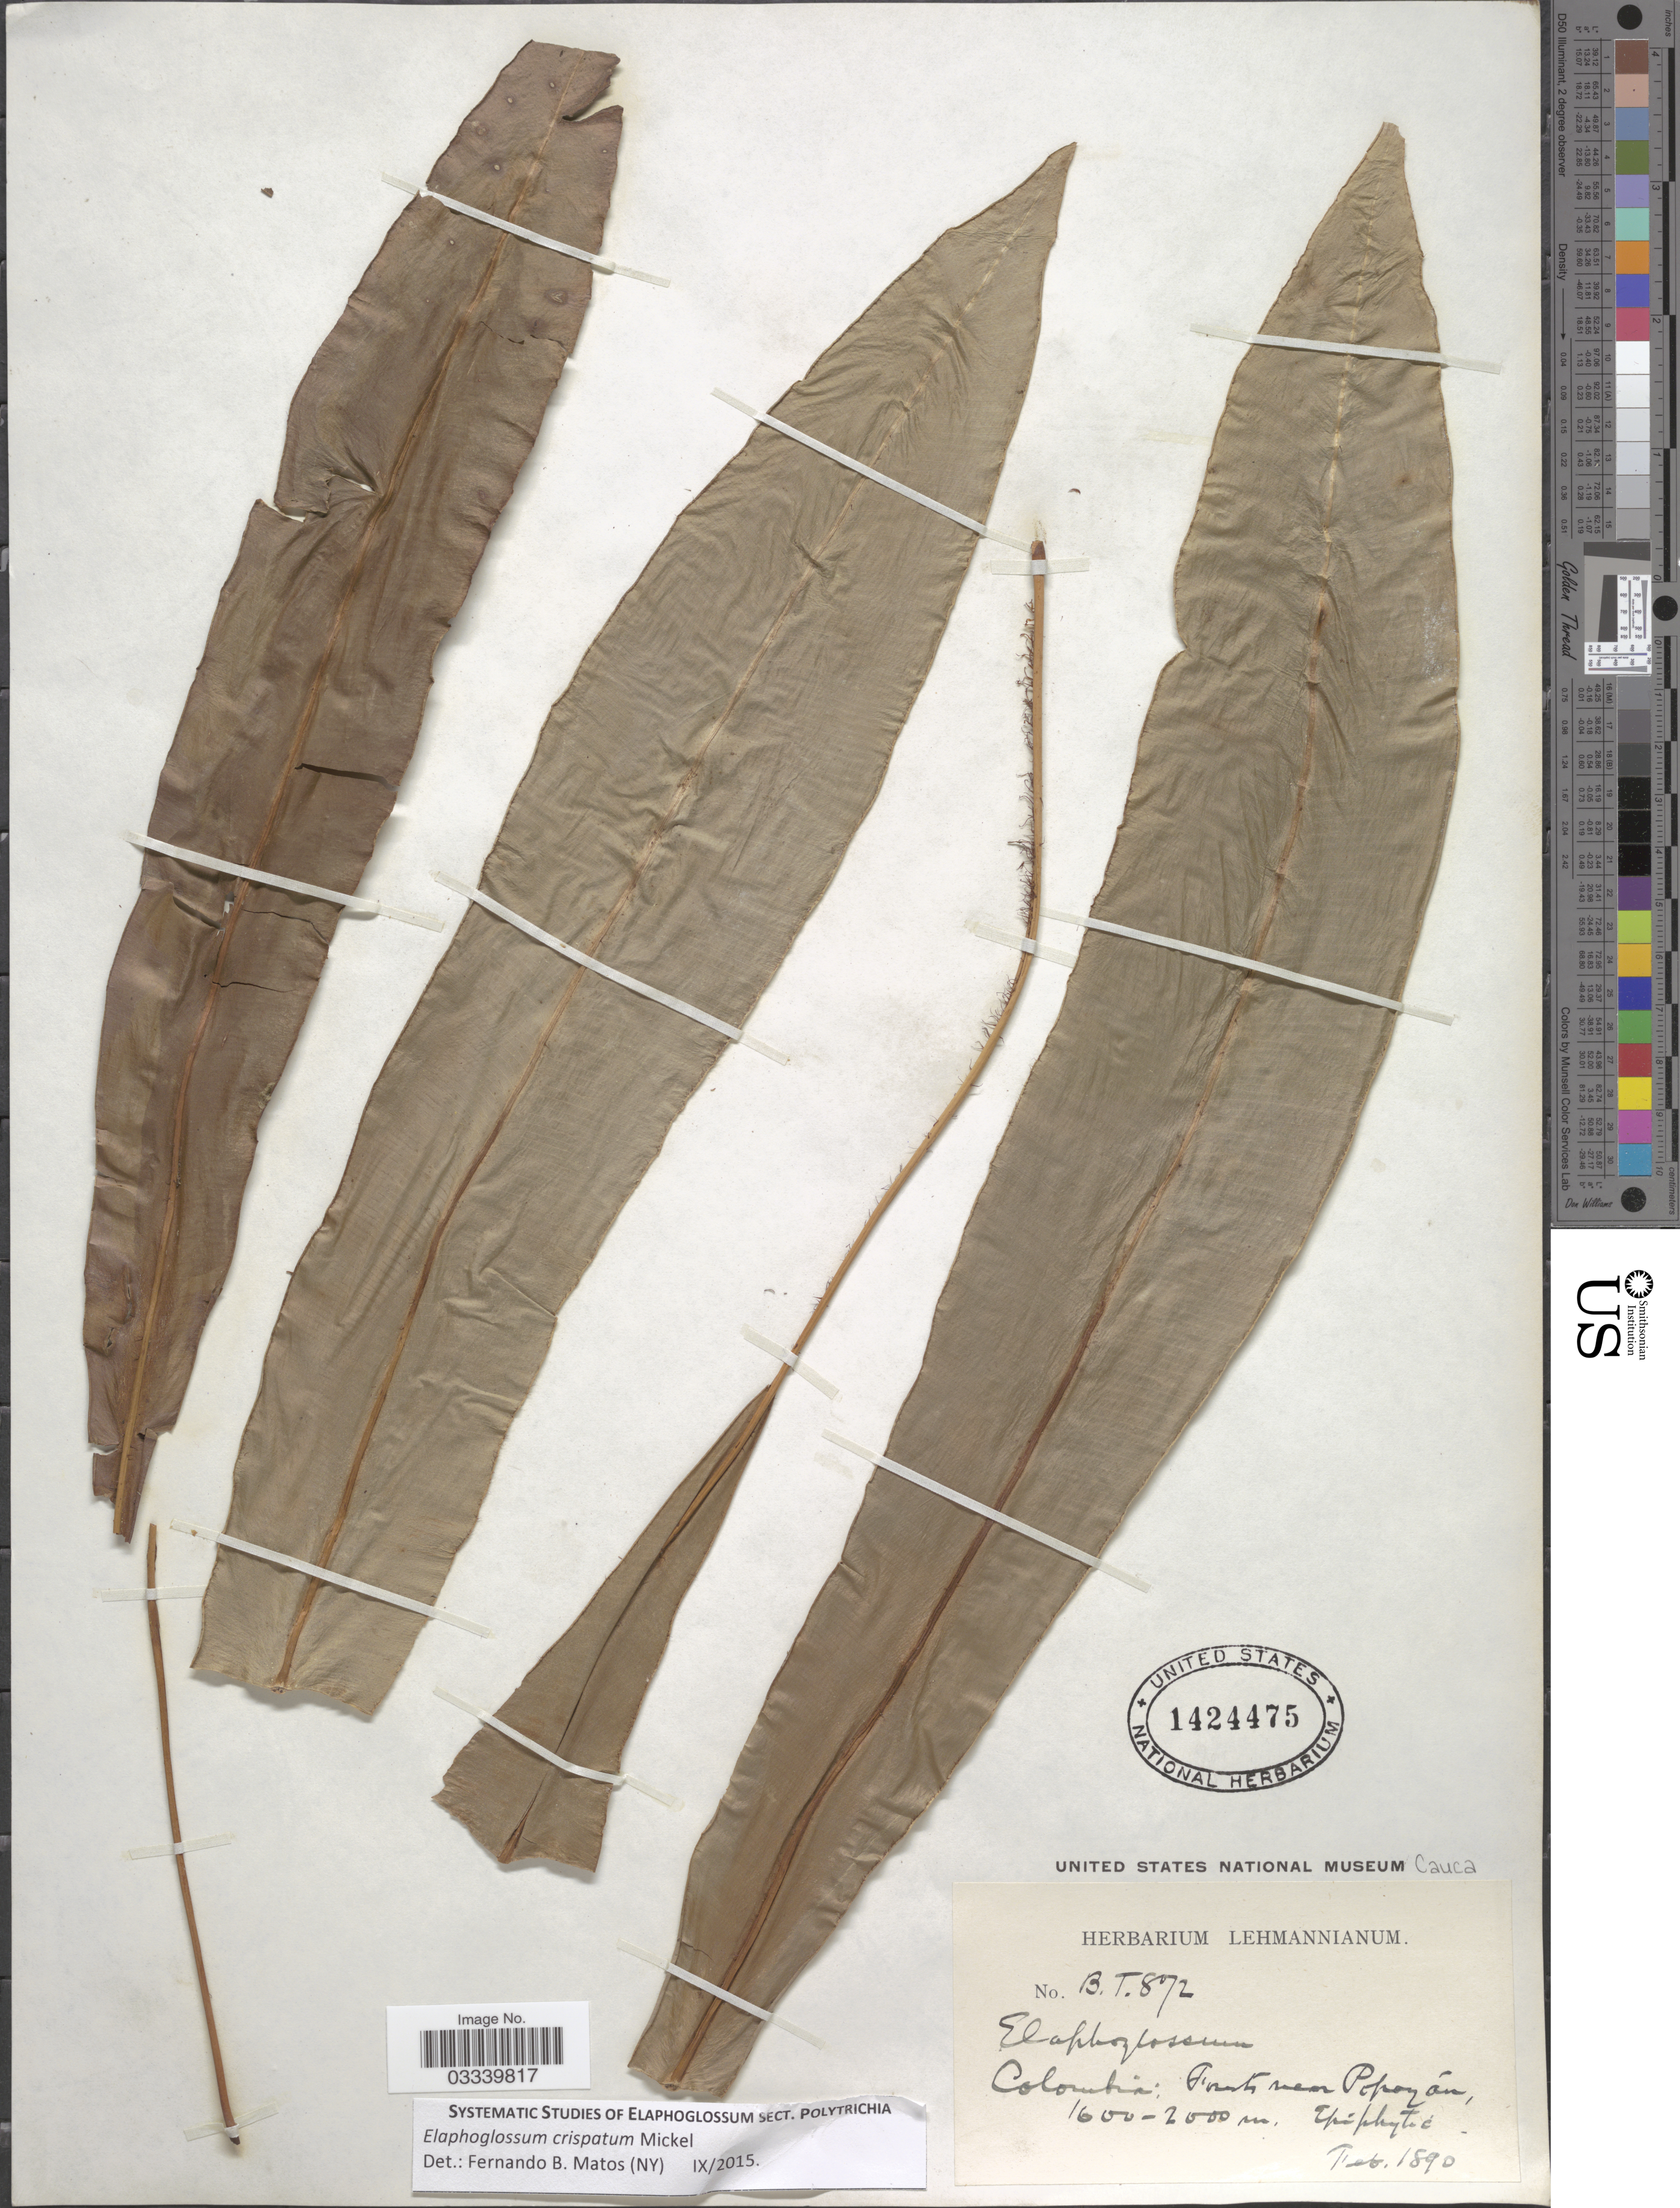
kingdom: Plantae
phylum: Tracheophyta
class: Polypodiopsida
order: Polypodiales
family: Dryopteridaceae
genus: Elaphoglossum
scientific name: Elaphoglossum crispatum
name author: Mickel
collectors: ex herb. Lehmannianum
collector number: B.T.872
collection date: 1890-02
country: Colombia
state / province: Cauca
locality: Forest near Popayán.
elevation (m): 1600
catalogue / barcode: US 1424475